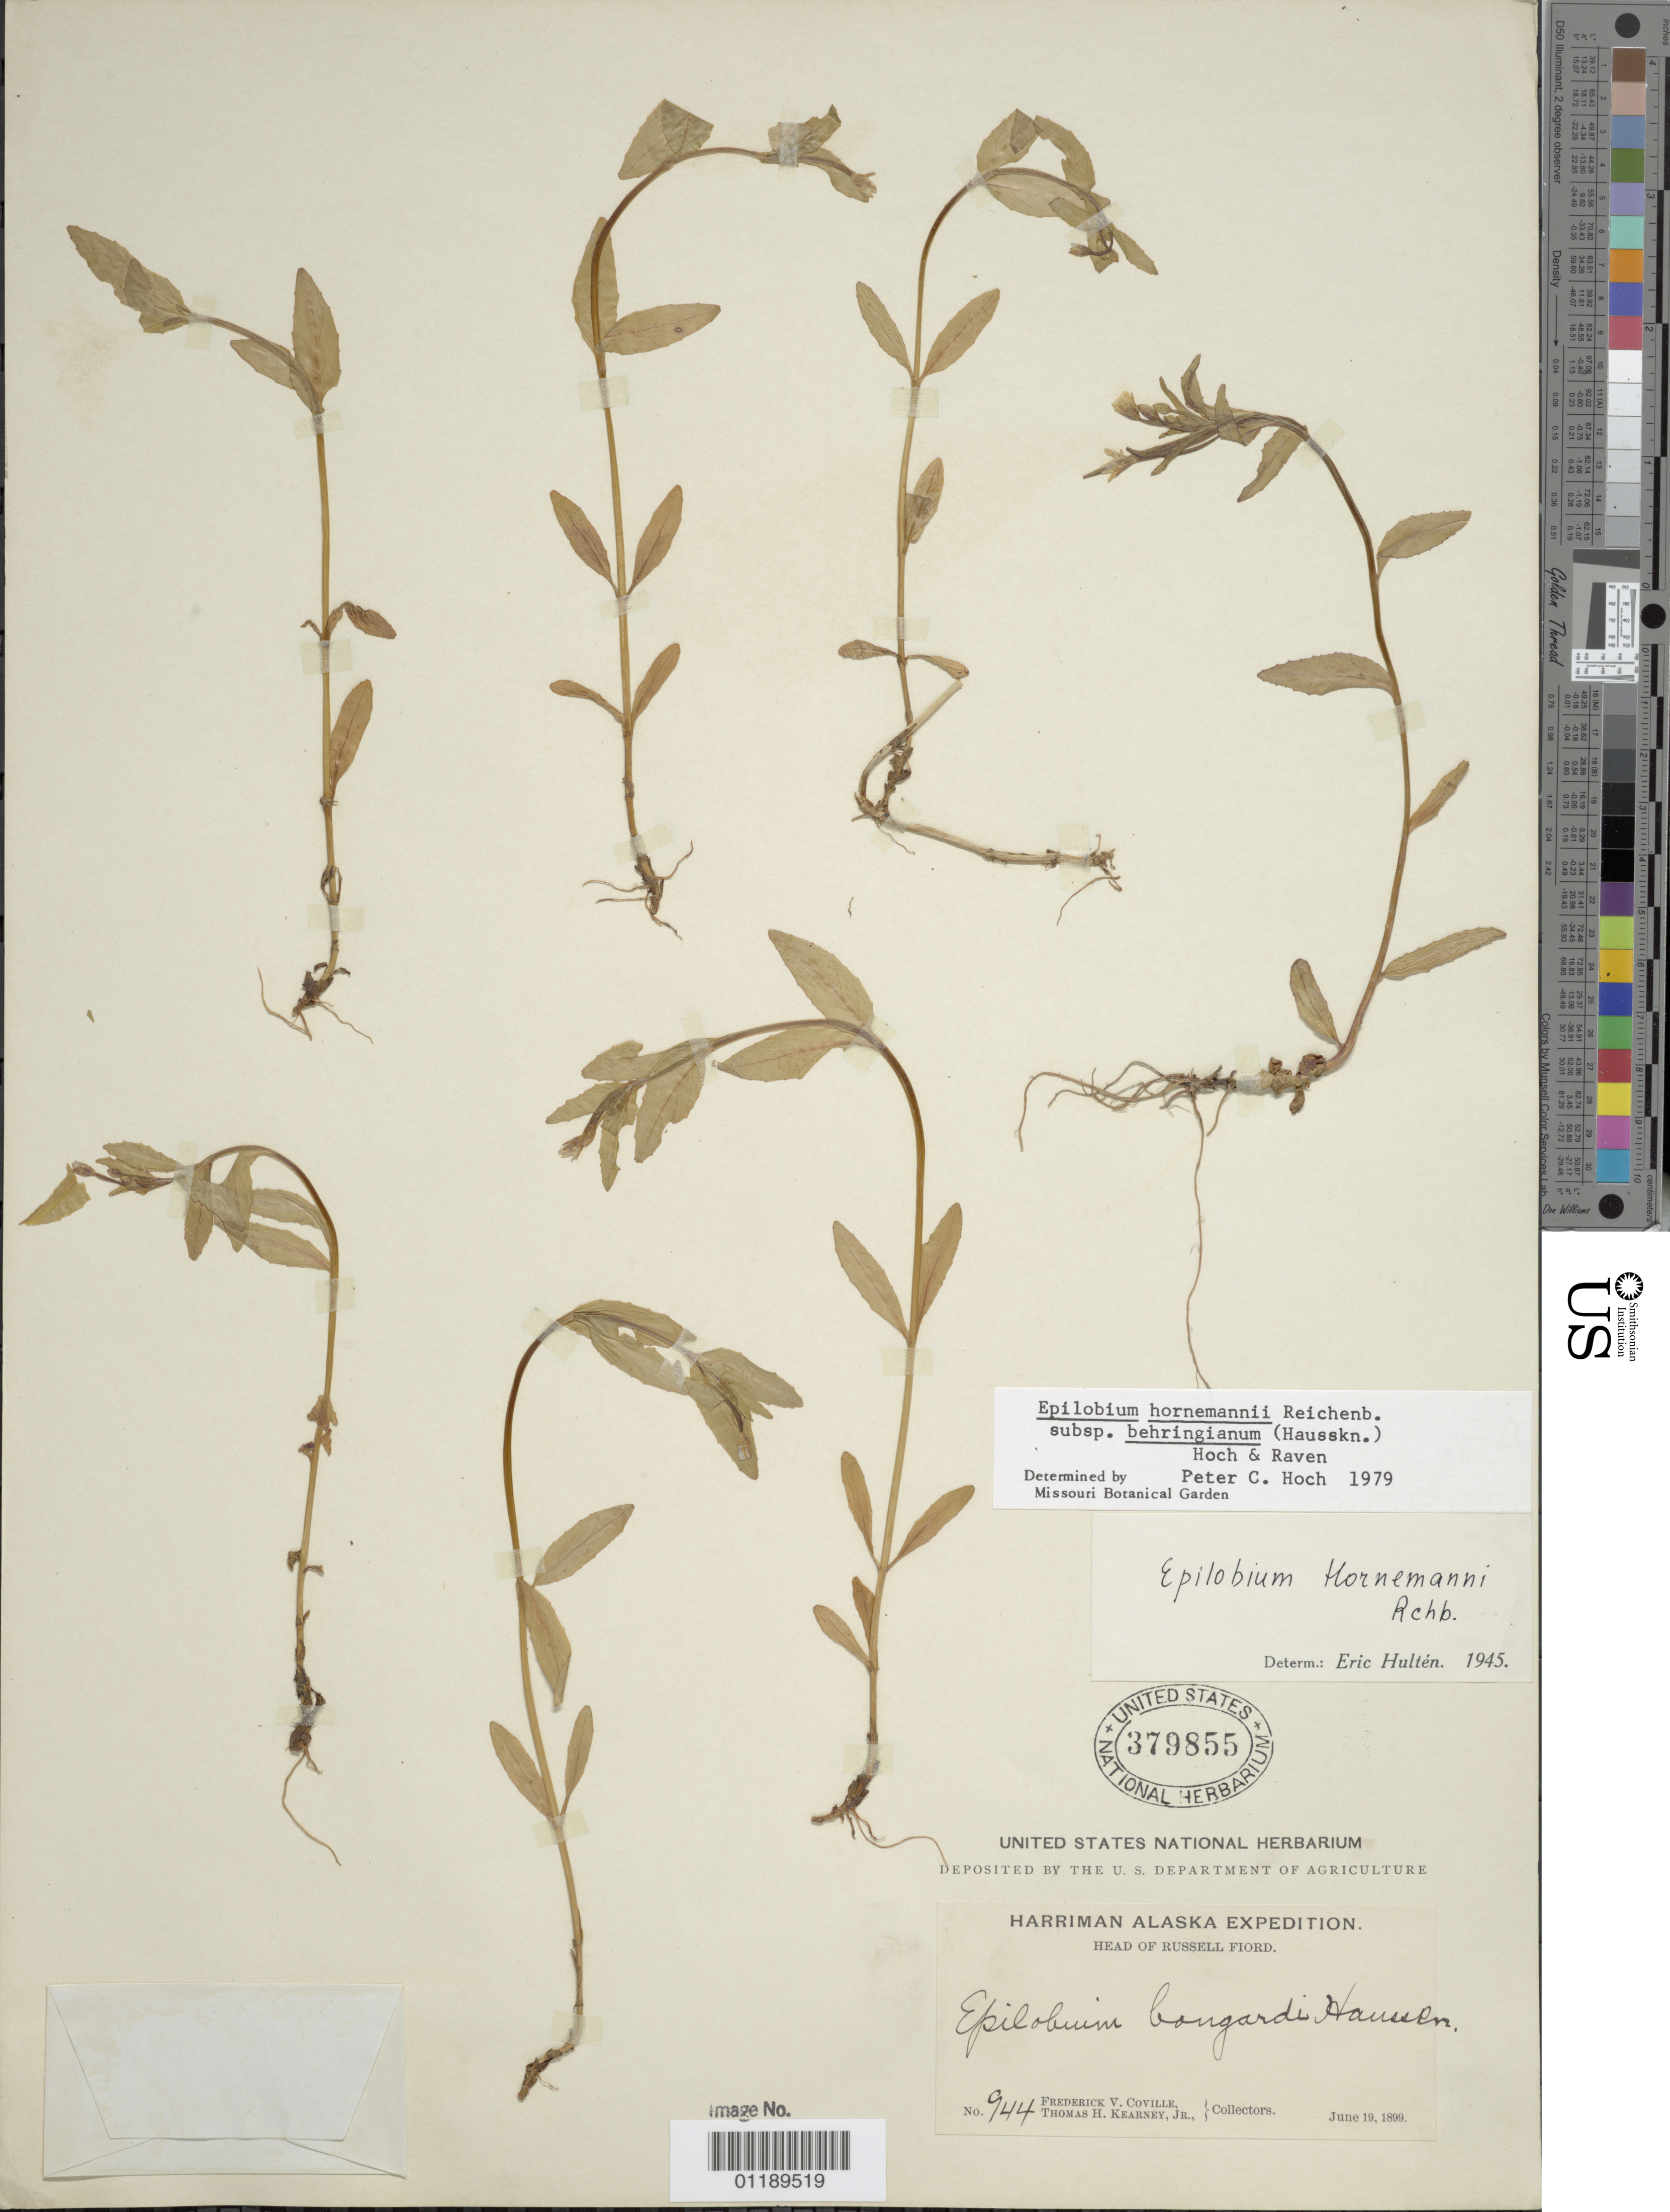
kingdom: Plantae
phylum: Tracheophyta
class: Magnoliopsida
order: Myrtales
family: Onagraceae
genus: Epilobium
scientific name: Epilobium hornemannii subsp. behringianum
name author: (Hausskn.) Hoch & P.H. Raven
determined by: Hoch, P. C.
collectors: F. V. Coville & T. H. Kearney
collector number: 944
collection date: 1899-06-19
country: United States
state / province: Alaska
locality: Head of Russell Fjord.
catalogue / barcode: US 379855